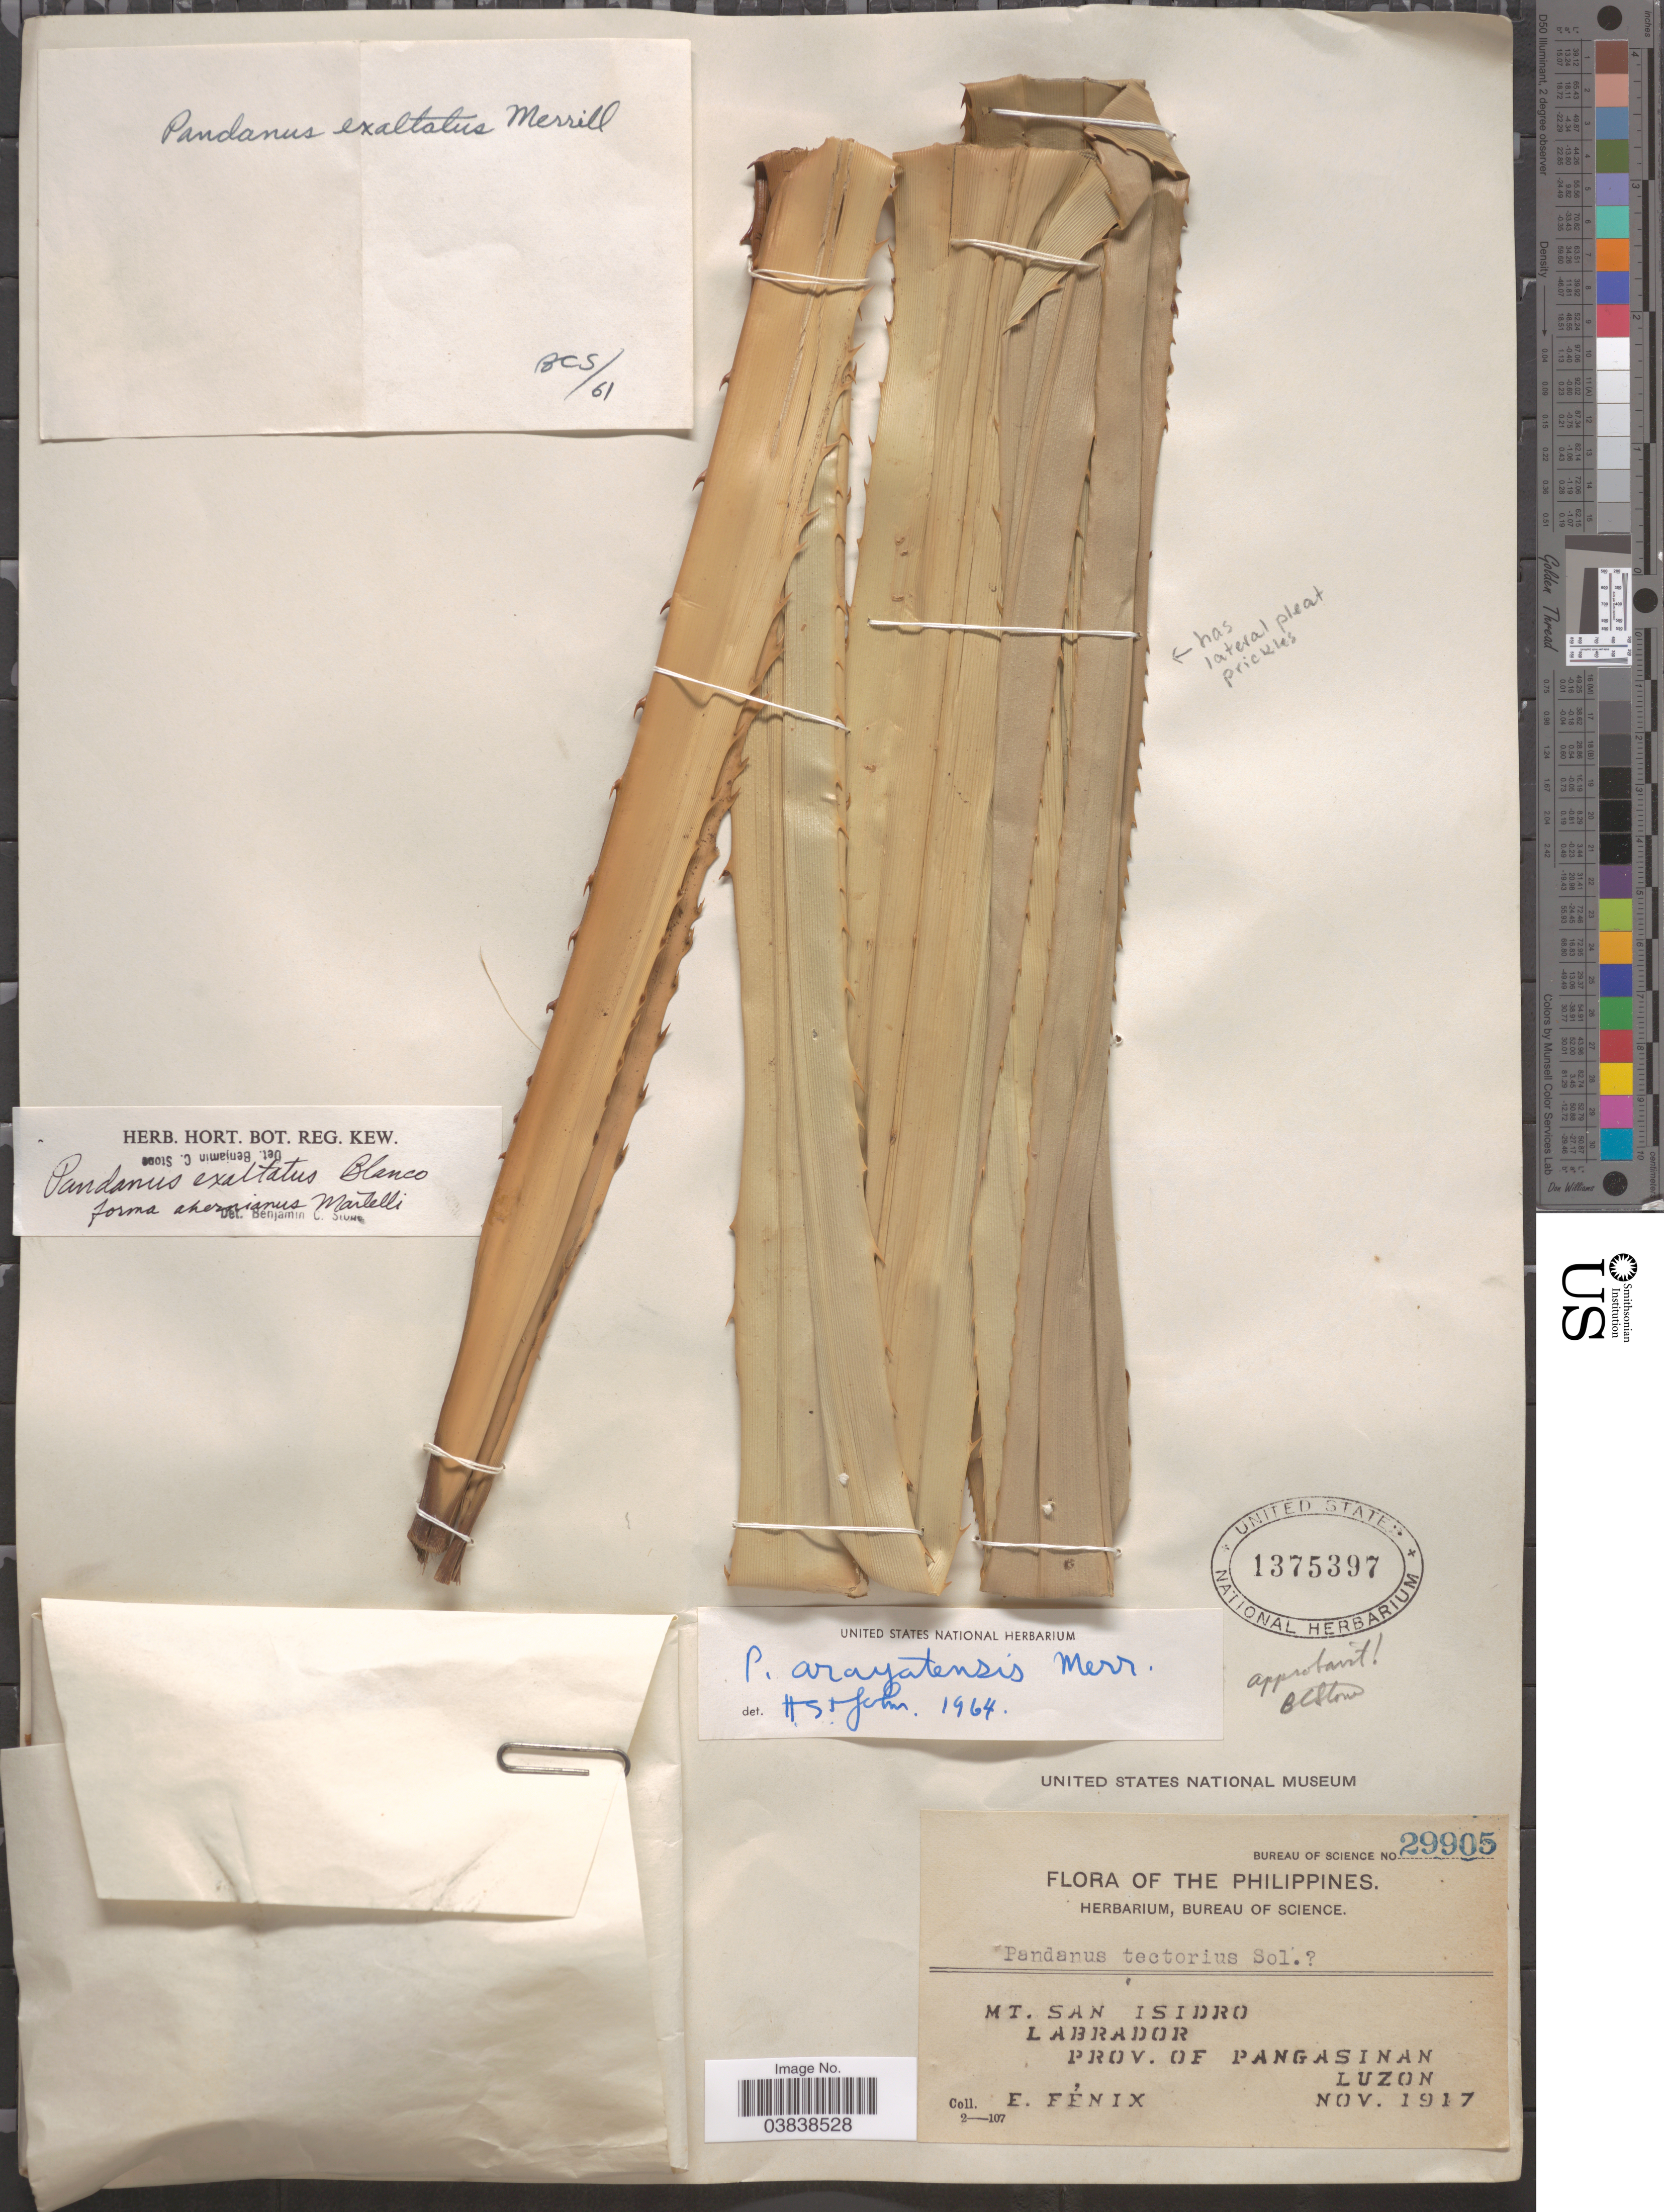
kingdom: Plantae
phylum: Tracheophyta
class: Liliopsida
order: Pandanales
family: Pandanaceae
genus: Pandanus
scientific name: Pandanus exaltatus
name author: Blanco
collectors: E. Fénix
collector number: Bureau of Science 29905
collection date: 1917-11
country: Philippines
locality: Mt. San Isidro. Labrador. Prov. of Pangasinan, Luzon.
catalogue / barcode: US 1375397